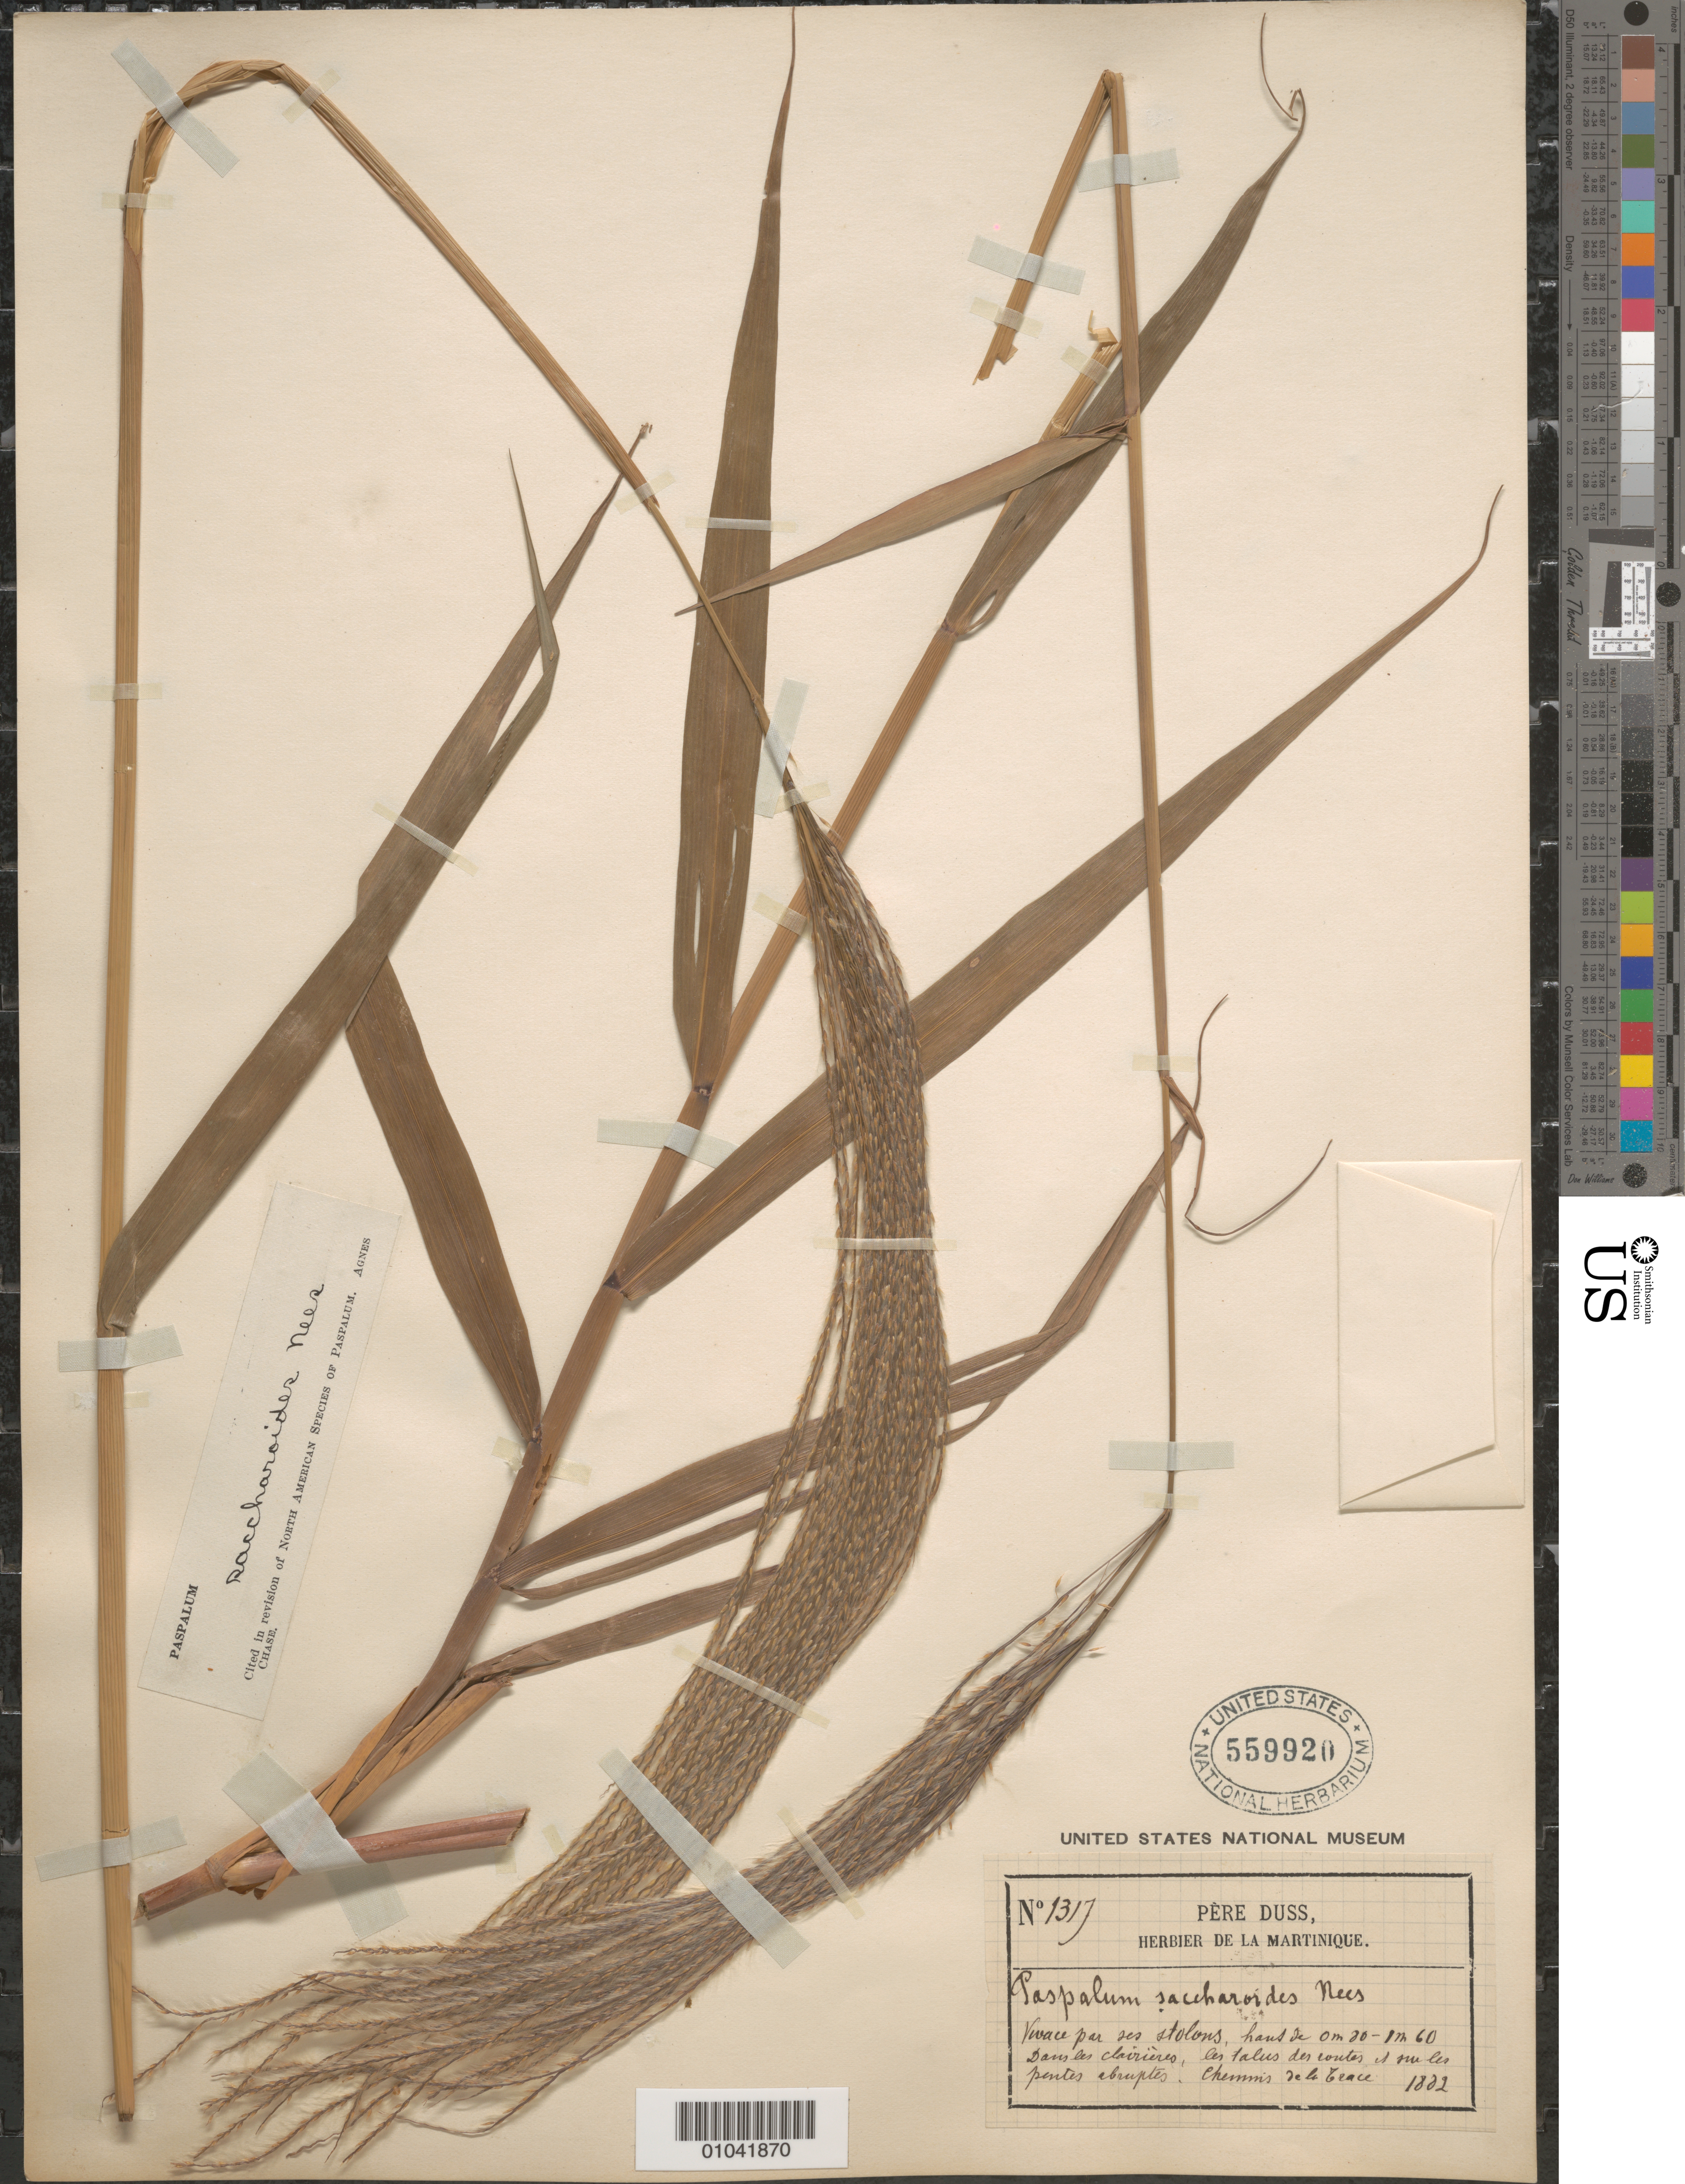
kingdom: Plantae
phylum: Tracheophyta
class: Liliopsida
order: Poales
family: Poaceae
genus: Paspalum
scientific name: Paspalum saccharoides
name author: Nees ex Trin.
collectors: Père Duss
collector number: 1317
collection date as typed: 1882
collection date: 1882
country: Martinique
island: Martinique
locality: Chemins de la Grace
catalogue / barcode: US 559920